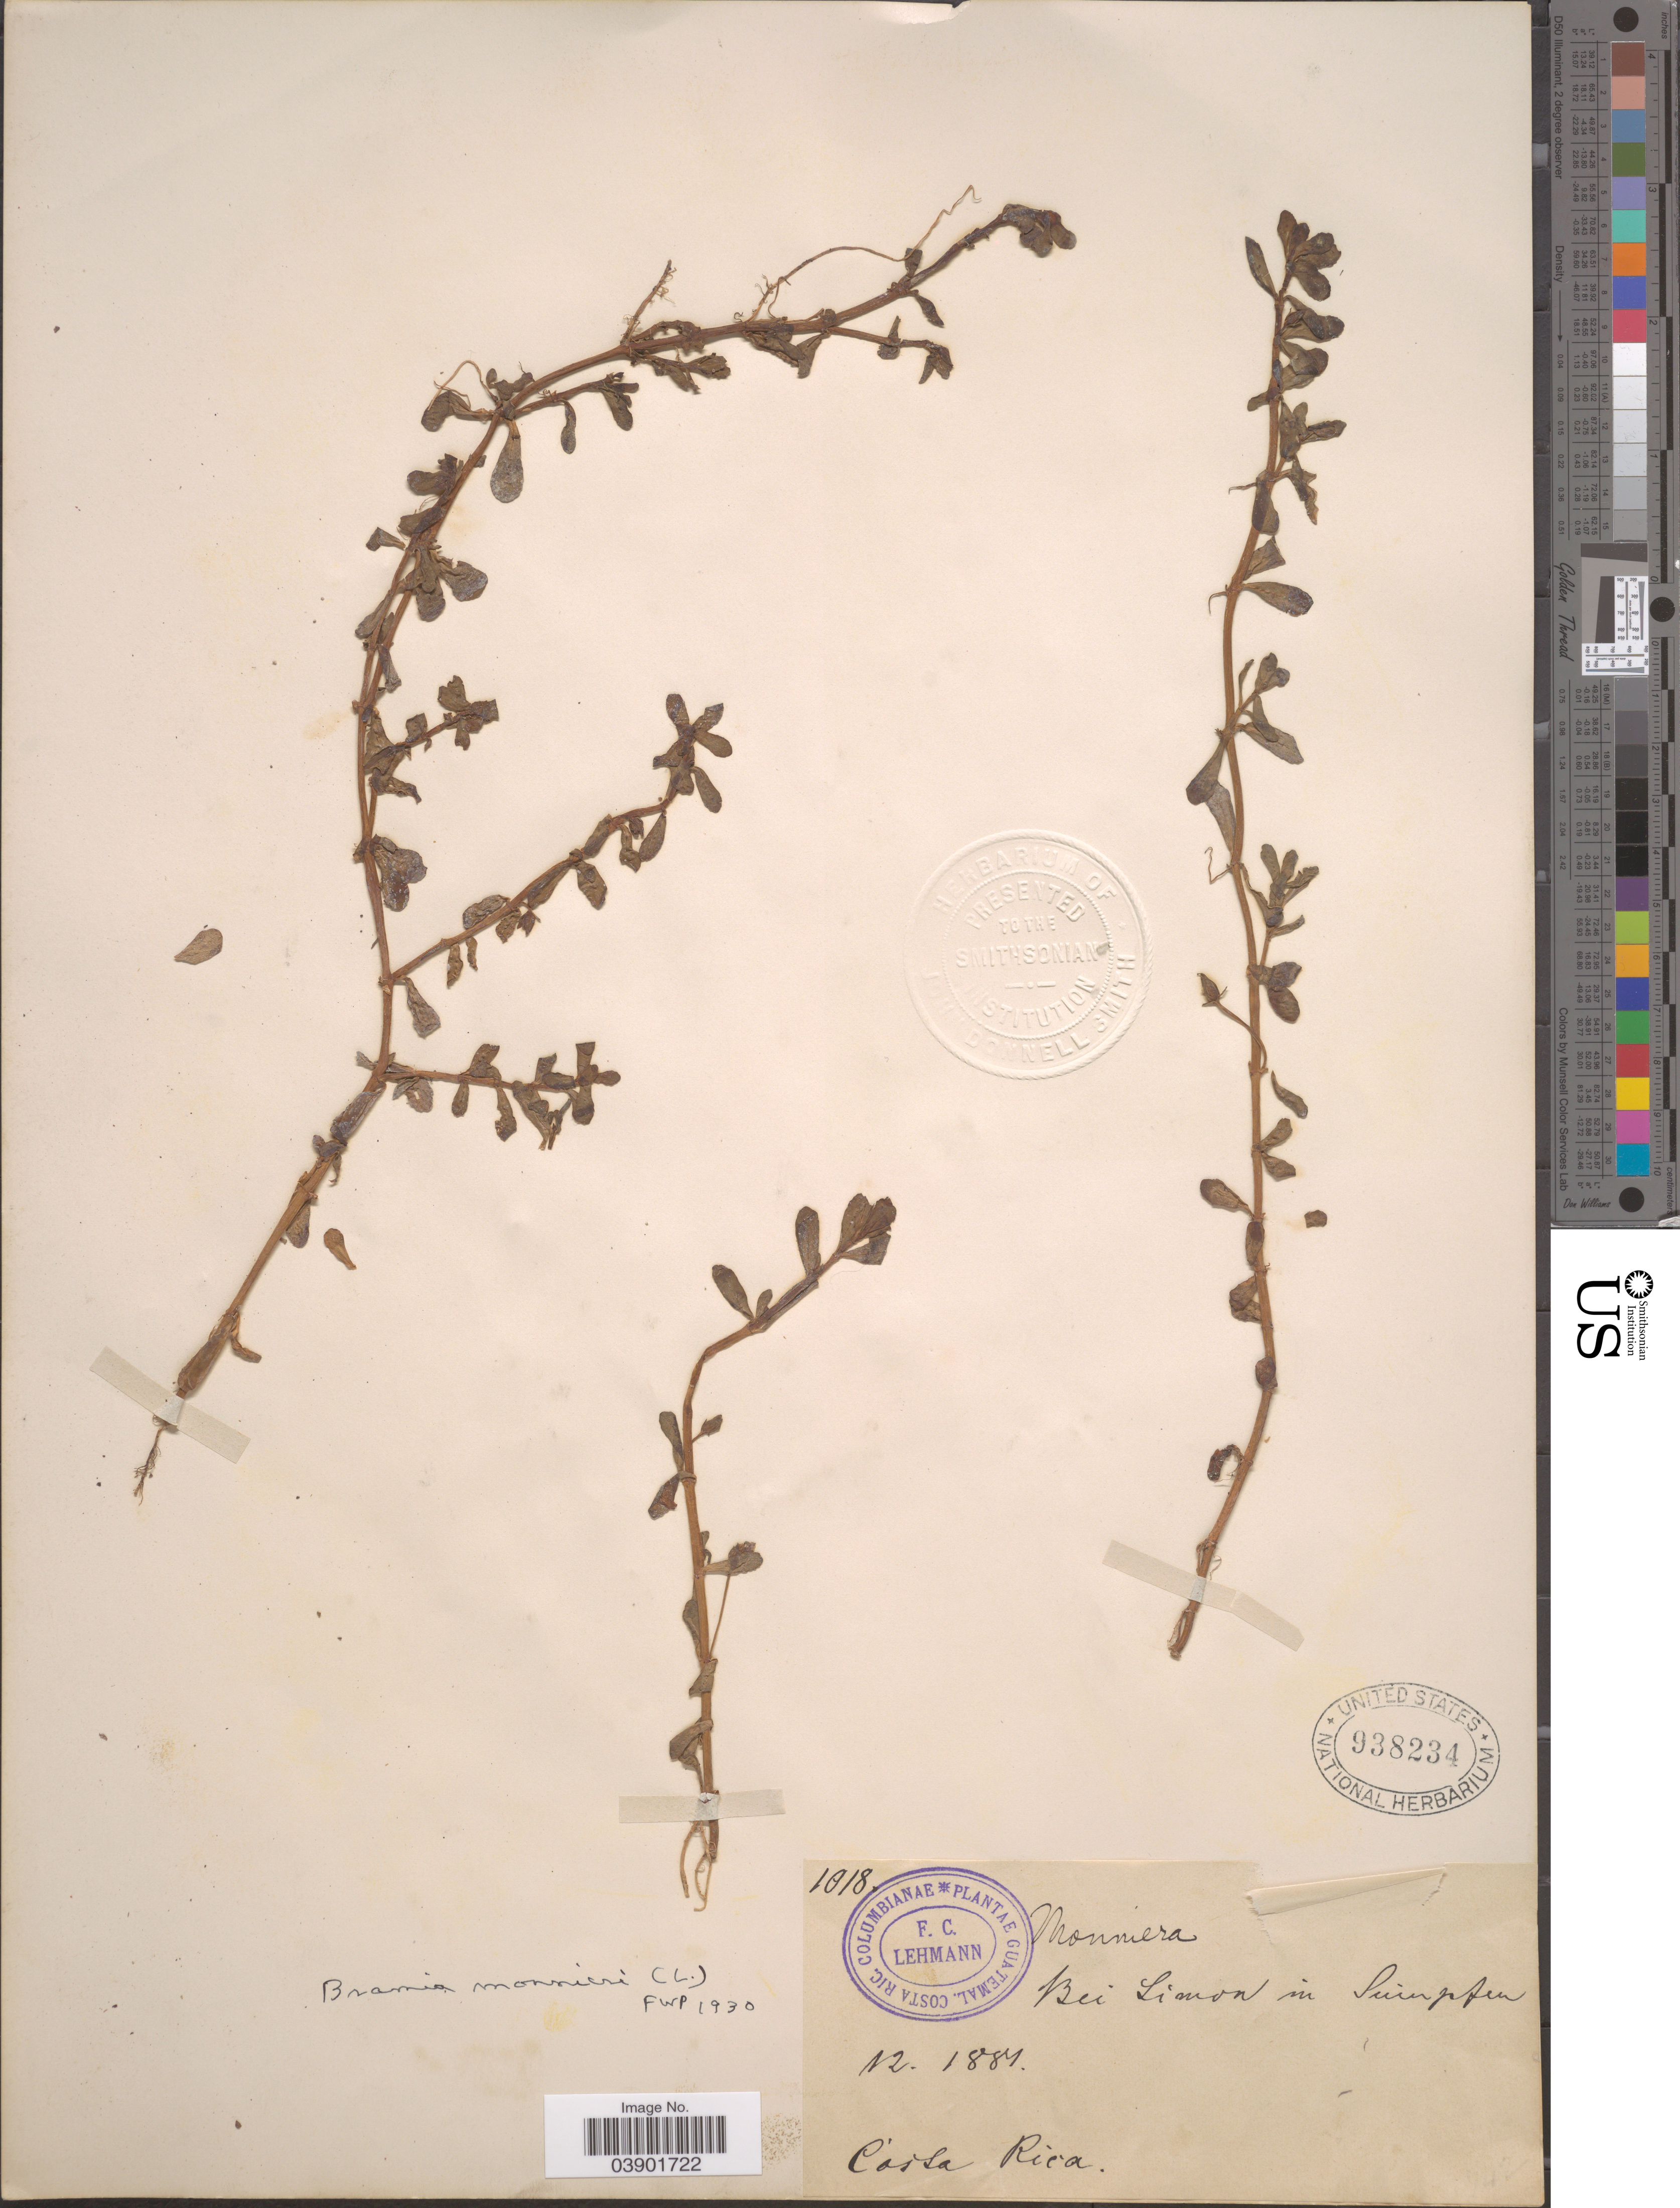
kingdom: Plantae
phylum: Tracheophyta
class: Magnoliopsida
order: Lamiales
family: Plantaginaceae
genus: Bacopa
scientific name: Bacopa monnieri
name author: (L.) Pennell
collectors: F. C. Lehmann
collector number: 1018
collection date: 1884-12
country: Costa Rica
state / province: Limón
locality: Bei Limón in sümpfen [At Limón in swamp]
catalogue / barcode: US 938234